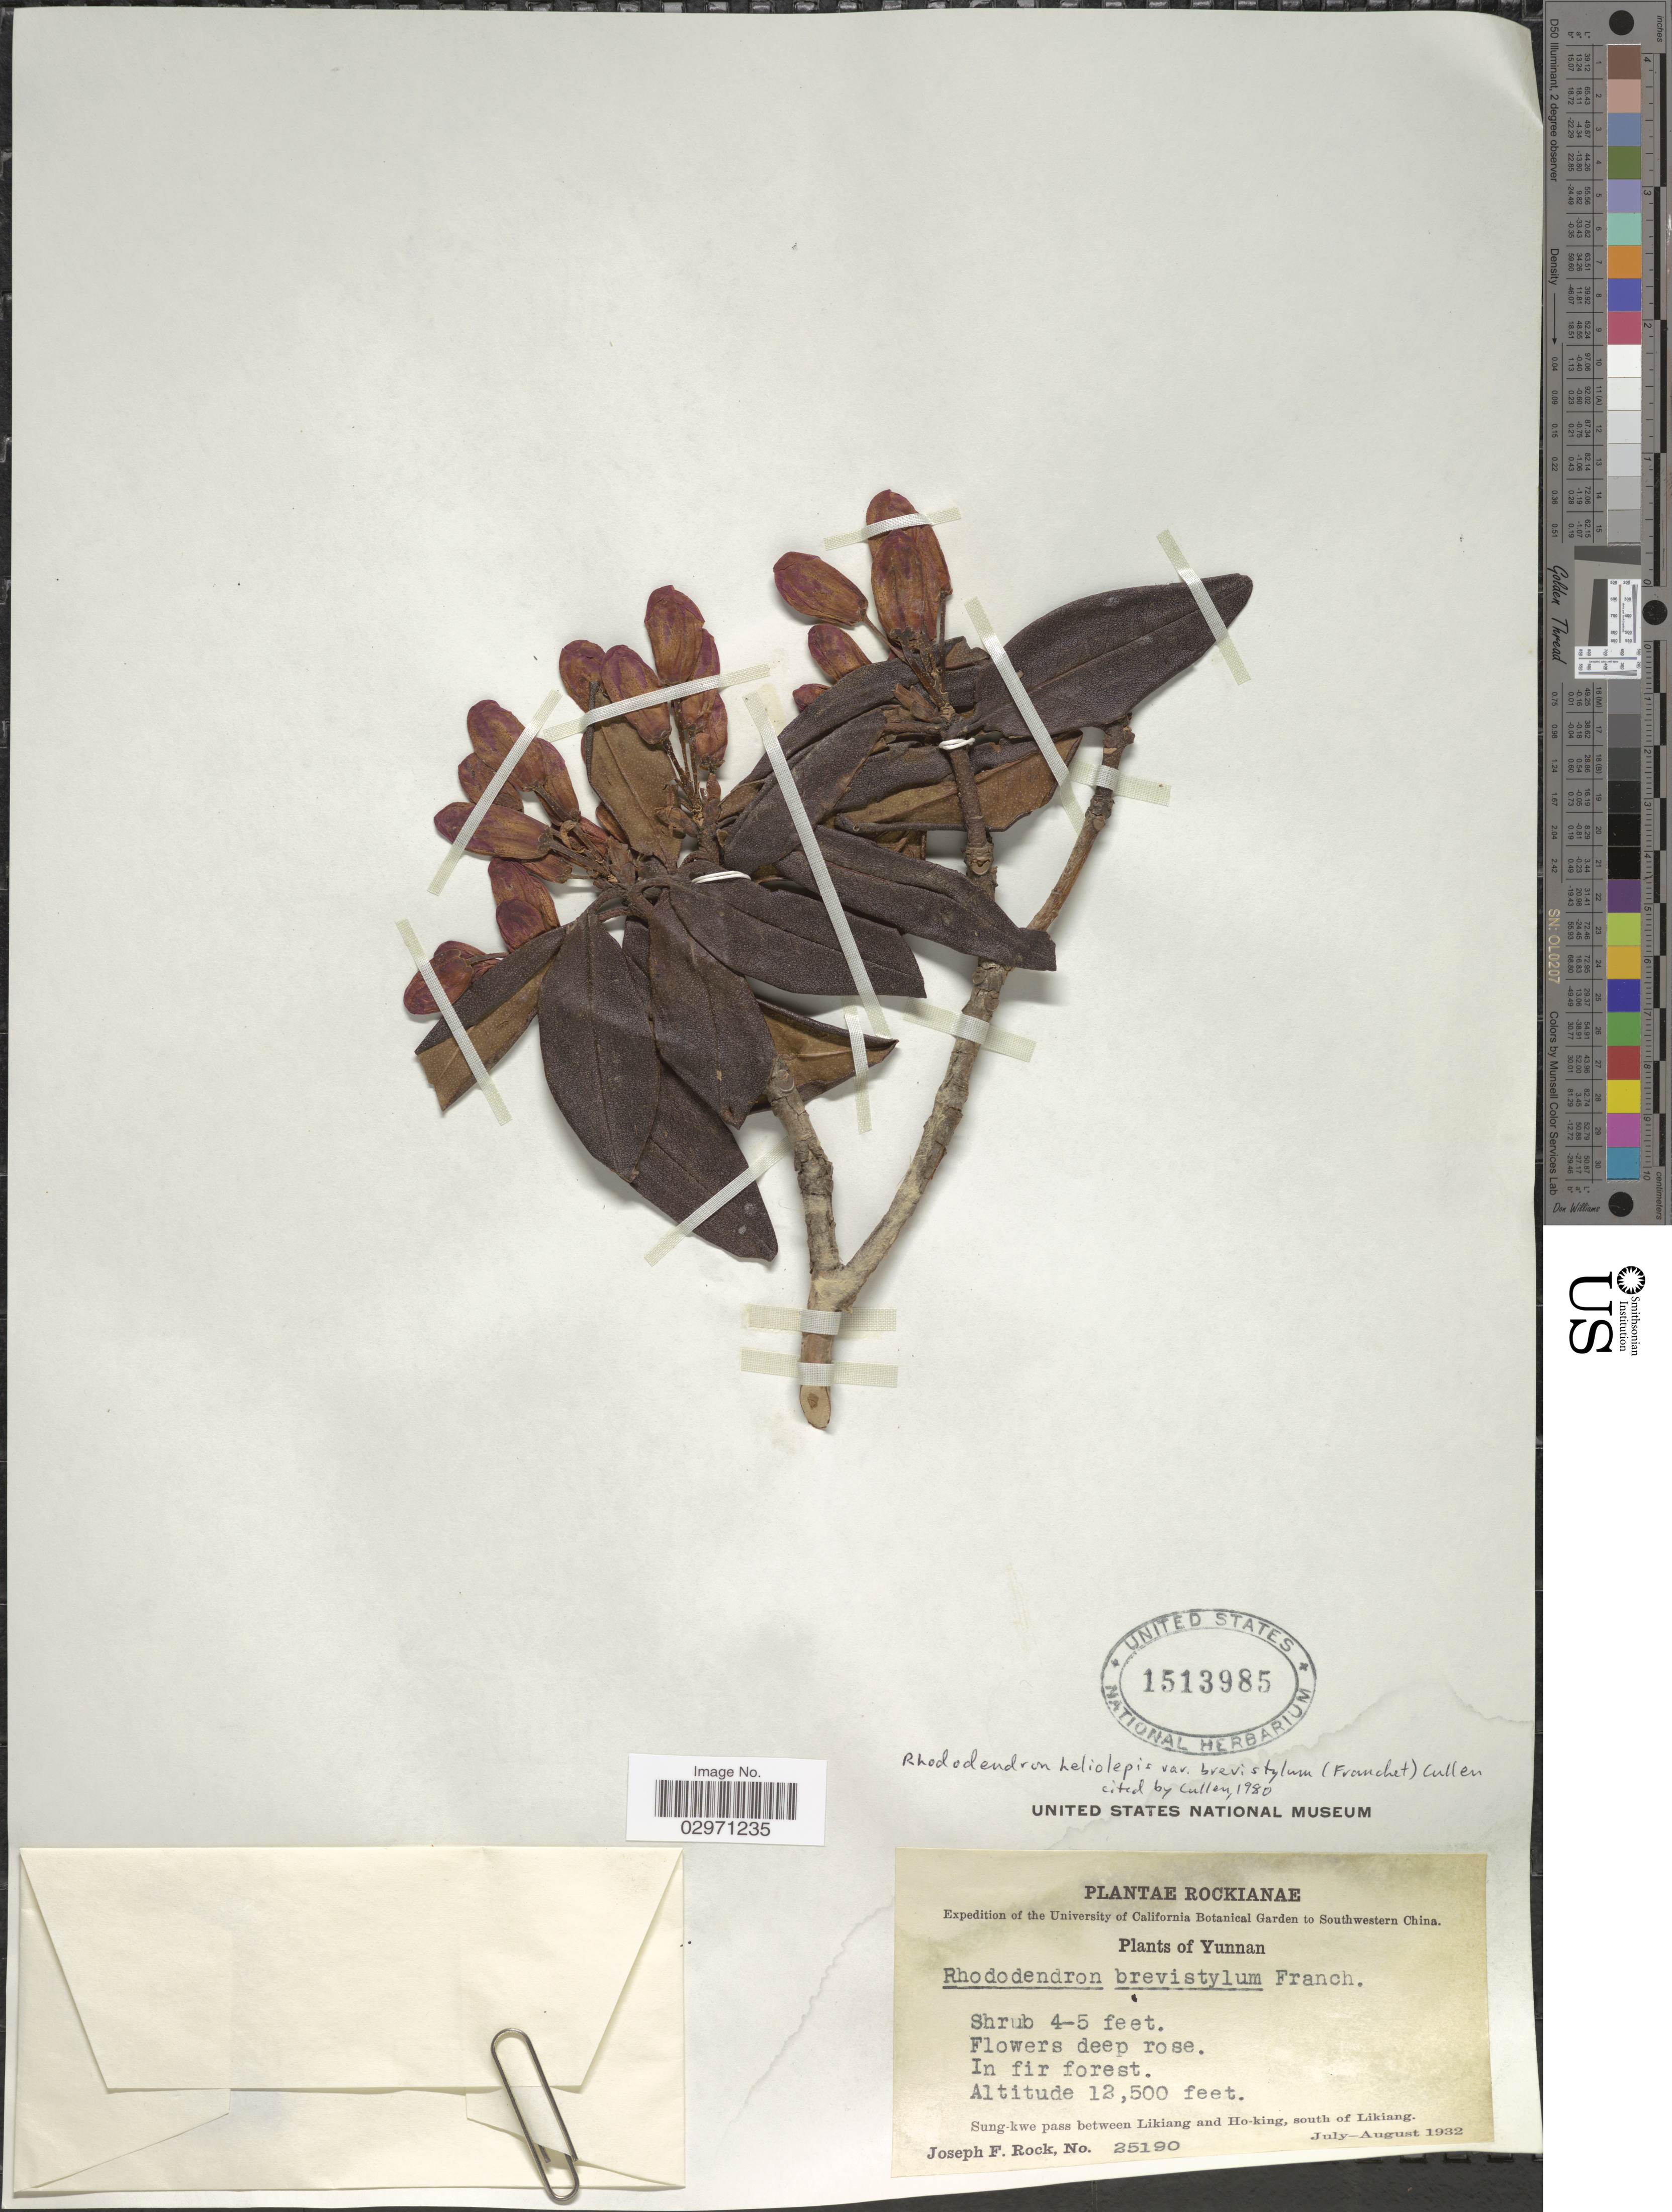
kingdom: Plantae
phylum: Tracheophyta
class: Magnoliopsida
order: Ericales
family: Ericaceae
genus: Rhododendron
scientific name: Rhododendron heliolepis var. brevistylum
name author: (Franch.) Cullen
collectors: J. F. Rock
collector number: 25190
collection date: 1932-07/1932-08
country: China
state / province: Yunnan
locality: Southwestern China. Sung-kwe pass between Likiang and Ho-king, south of Likiang.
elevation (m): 3810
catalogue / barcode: US 1513985